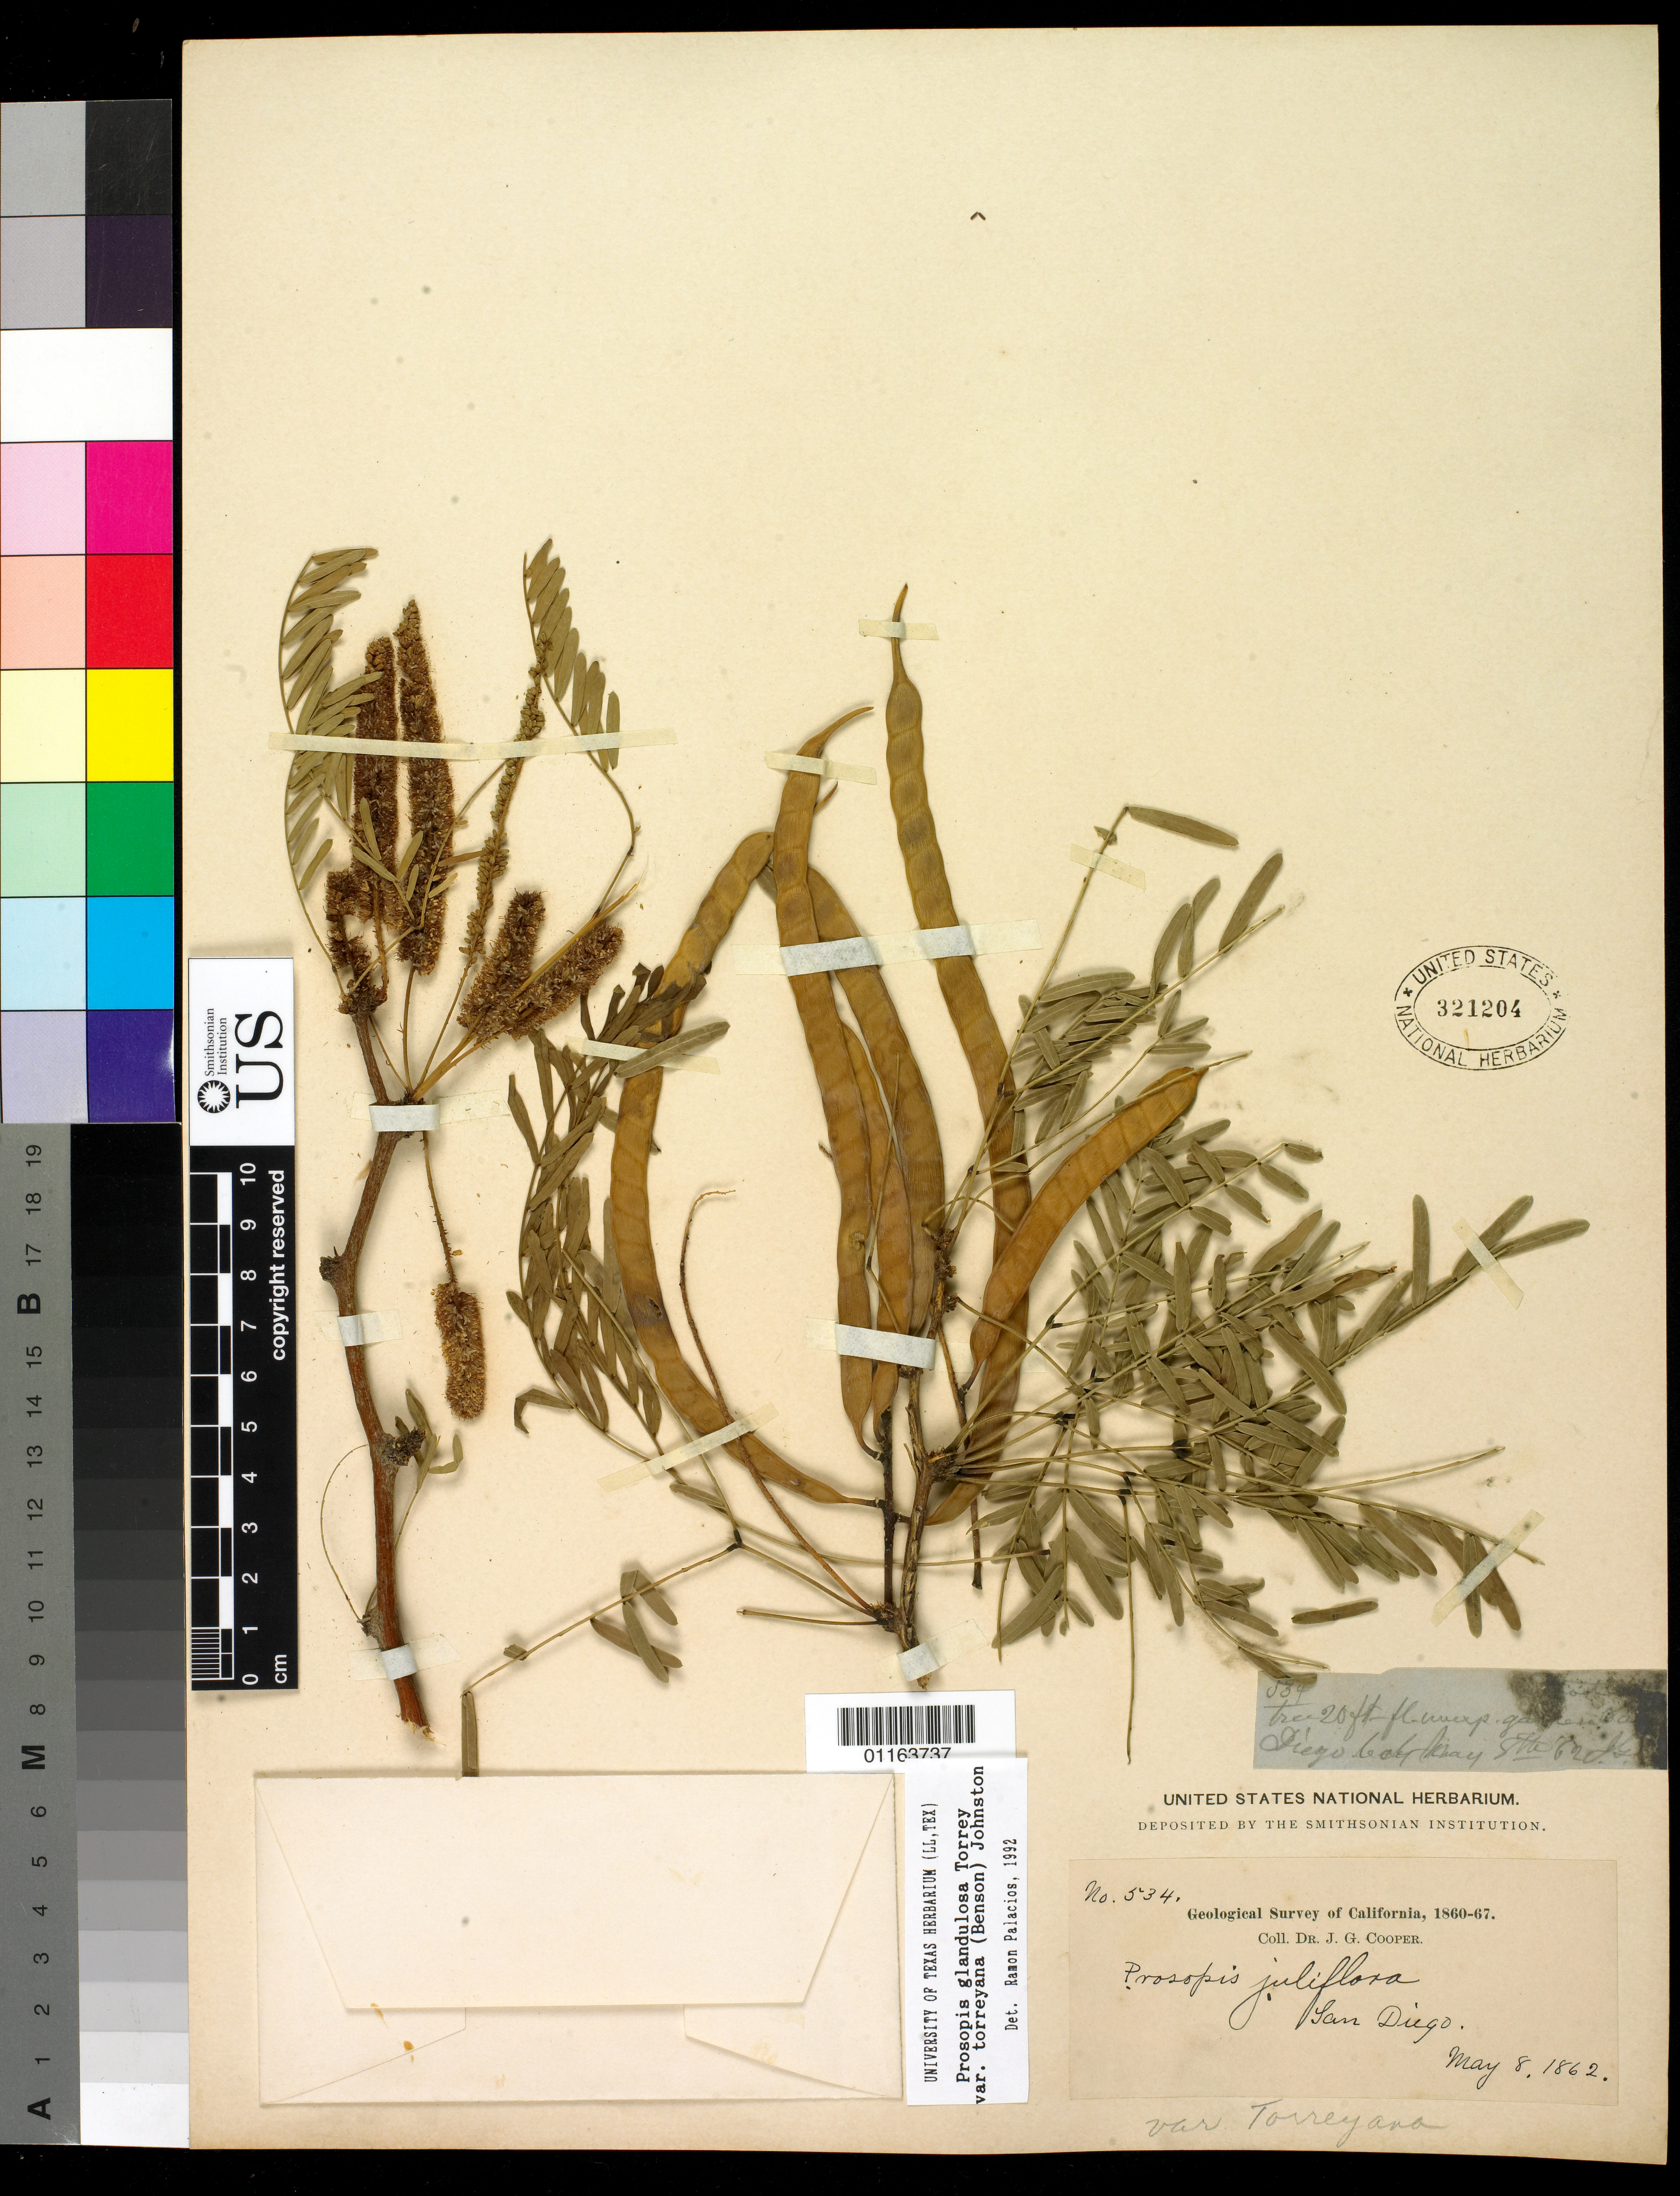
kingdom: Plantae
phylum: Tracheophyta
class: Magnoliopsida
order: Fabales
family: Fabaceae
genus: Neltuma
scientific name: Neltuma odorata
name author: (Torr. & Frém.) C. E. Hughes & G.P. Lewis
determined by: Strong, Mark T., (BOT), Smithsonian Institution - National Museum of Natural History (UNITED STATES)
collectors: J. G. Cooper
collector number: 534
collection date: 1862-05-08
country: United States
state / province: California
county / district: San Diego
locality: San diego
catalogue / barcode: US 321204